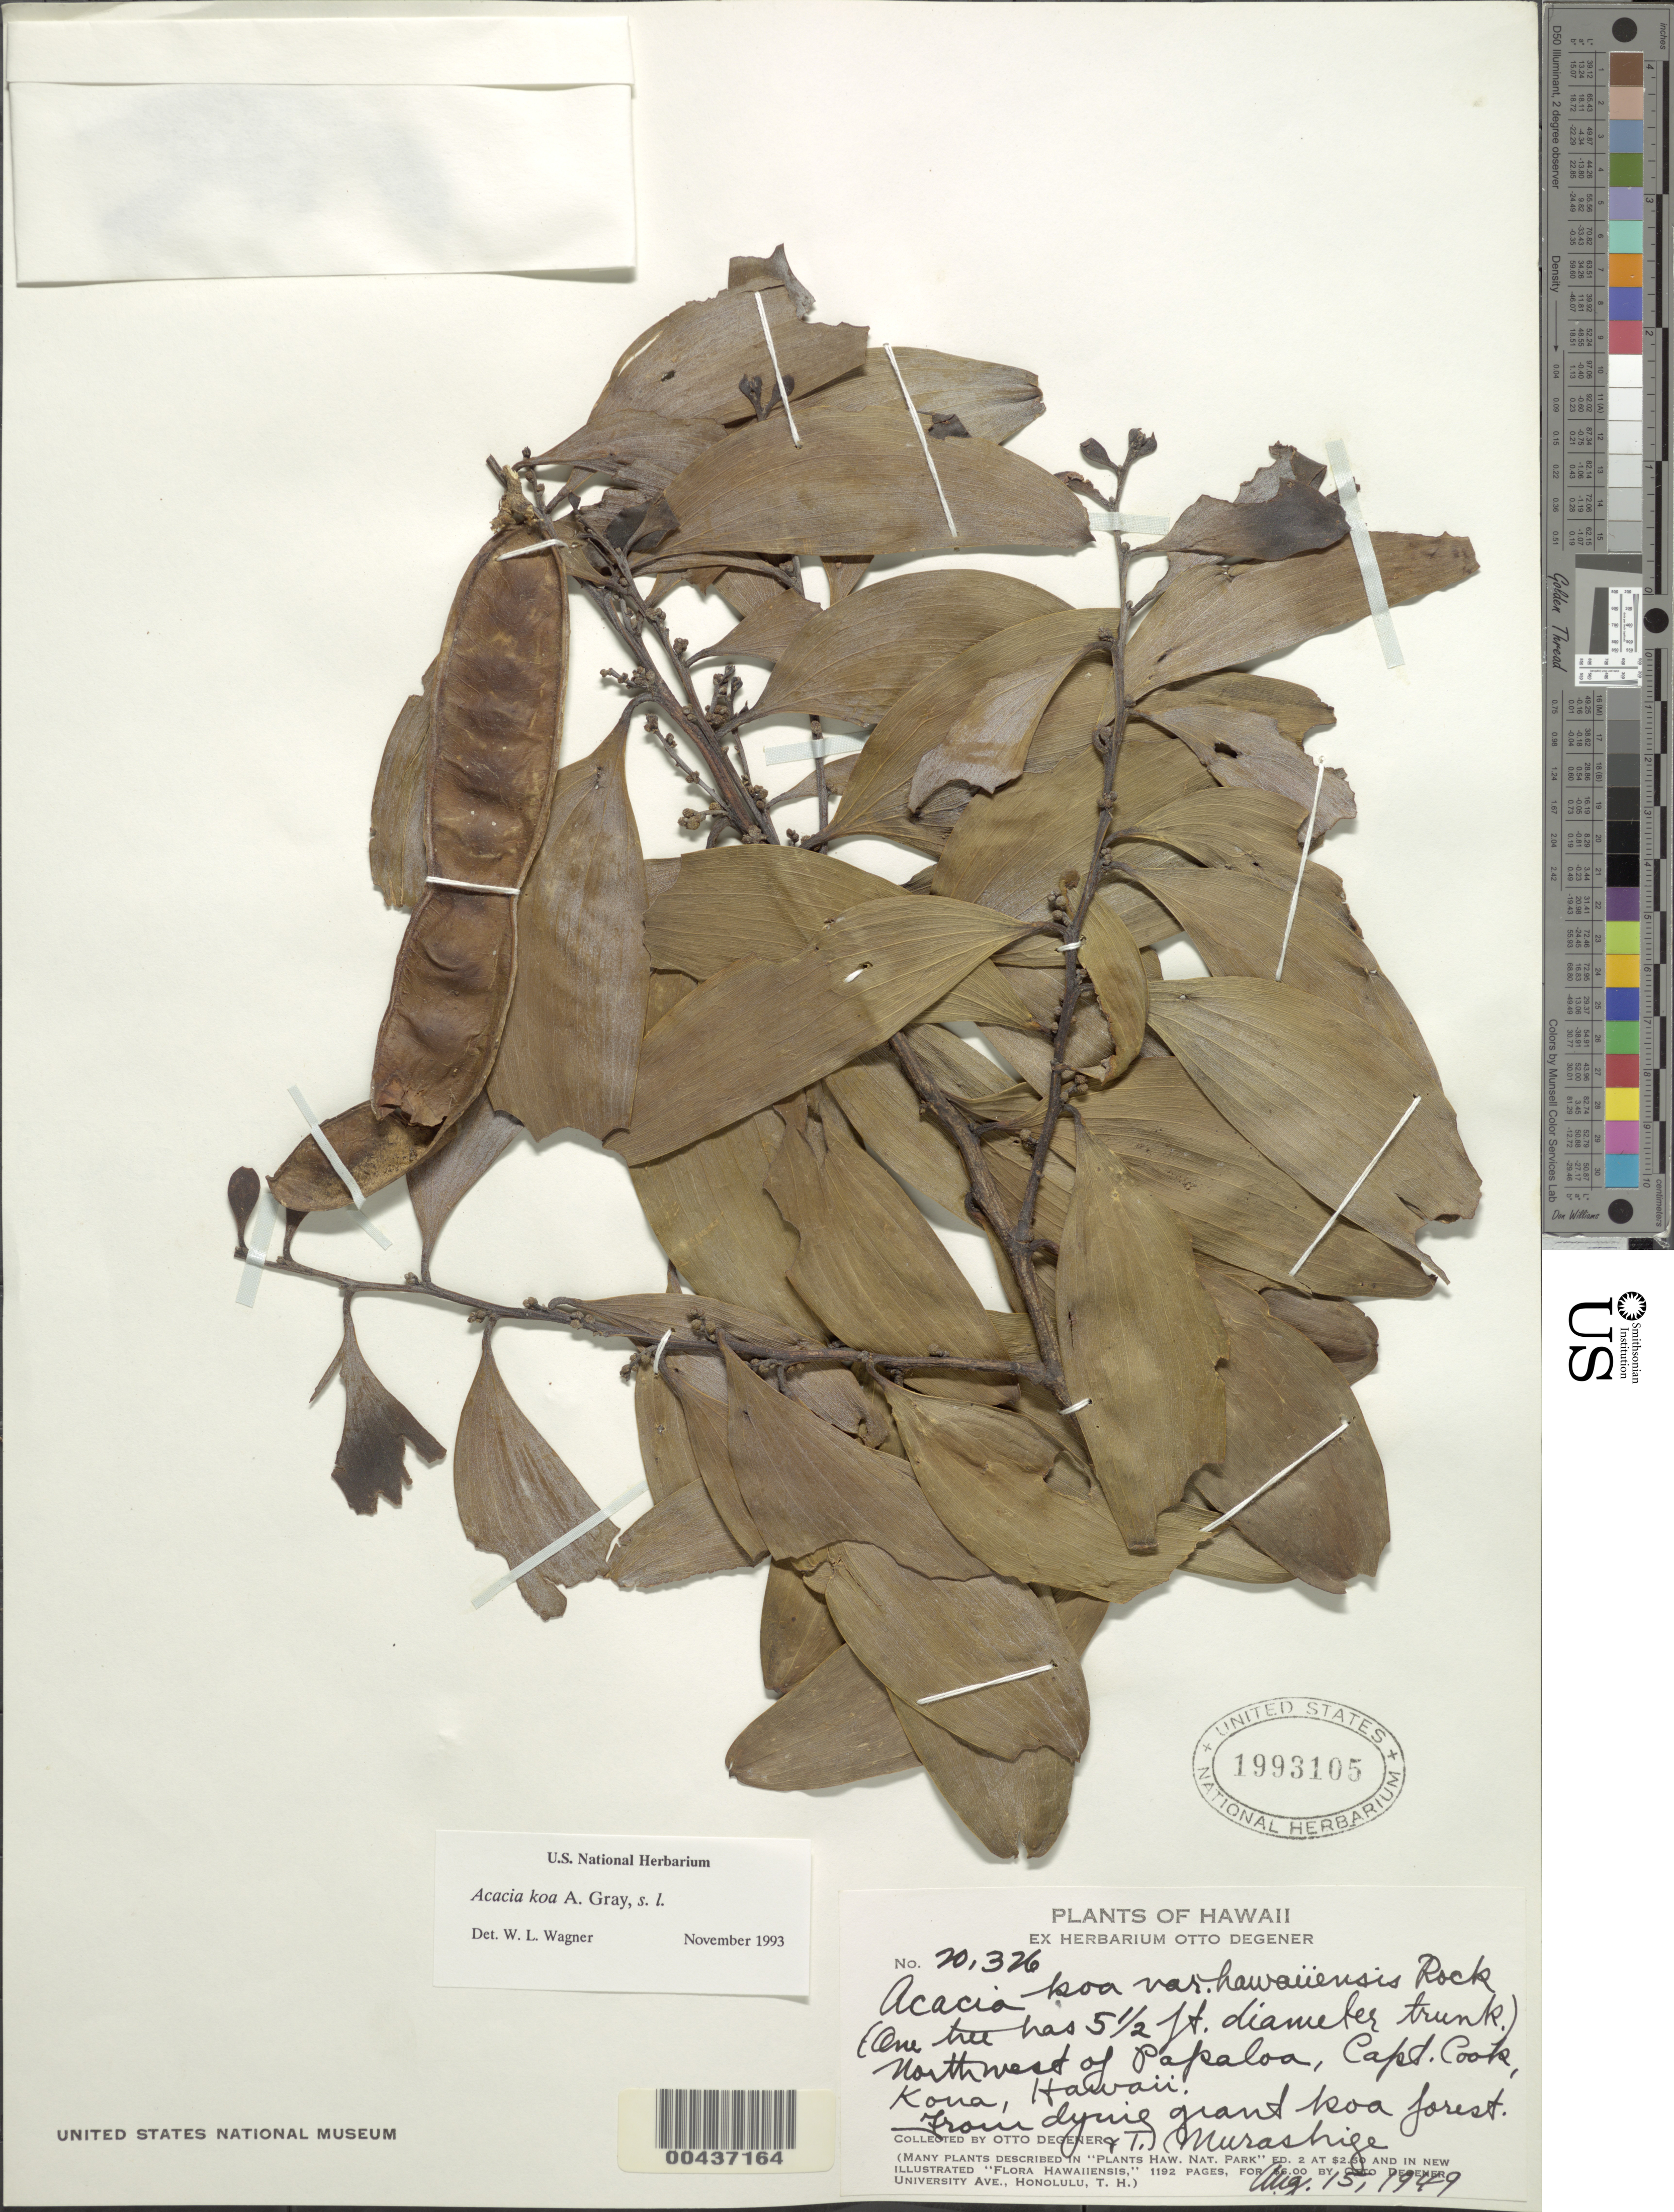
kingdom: Plantae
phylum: Tracheophyta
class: Magnoliopsida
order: Fabales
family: Fabaceae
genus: Acacia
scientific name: Acacia koa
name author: A. Gray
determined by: Wagner, W. L., (BOT), Smithsonian Institution - National Museum of Natural History (UNITED STATES)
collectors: O. Degener & T. Murashige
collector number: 20326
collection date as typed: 15 Aug 1949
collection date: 1949-08-15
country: United States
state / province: Hawaii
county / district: Hawaii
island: Hawaii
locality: NW of Papaloa, Captain Cook, Kona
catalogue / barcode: US 1993105